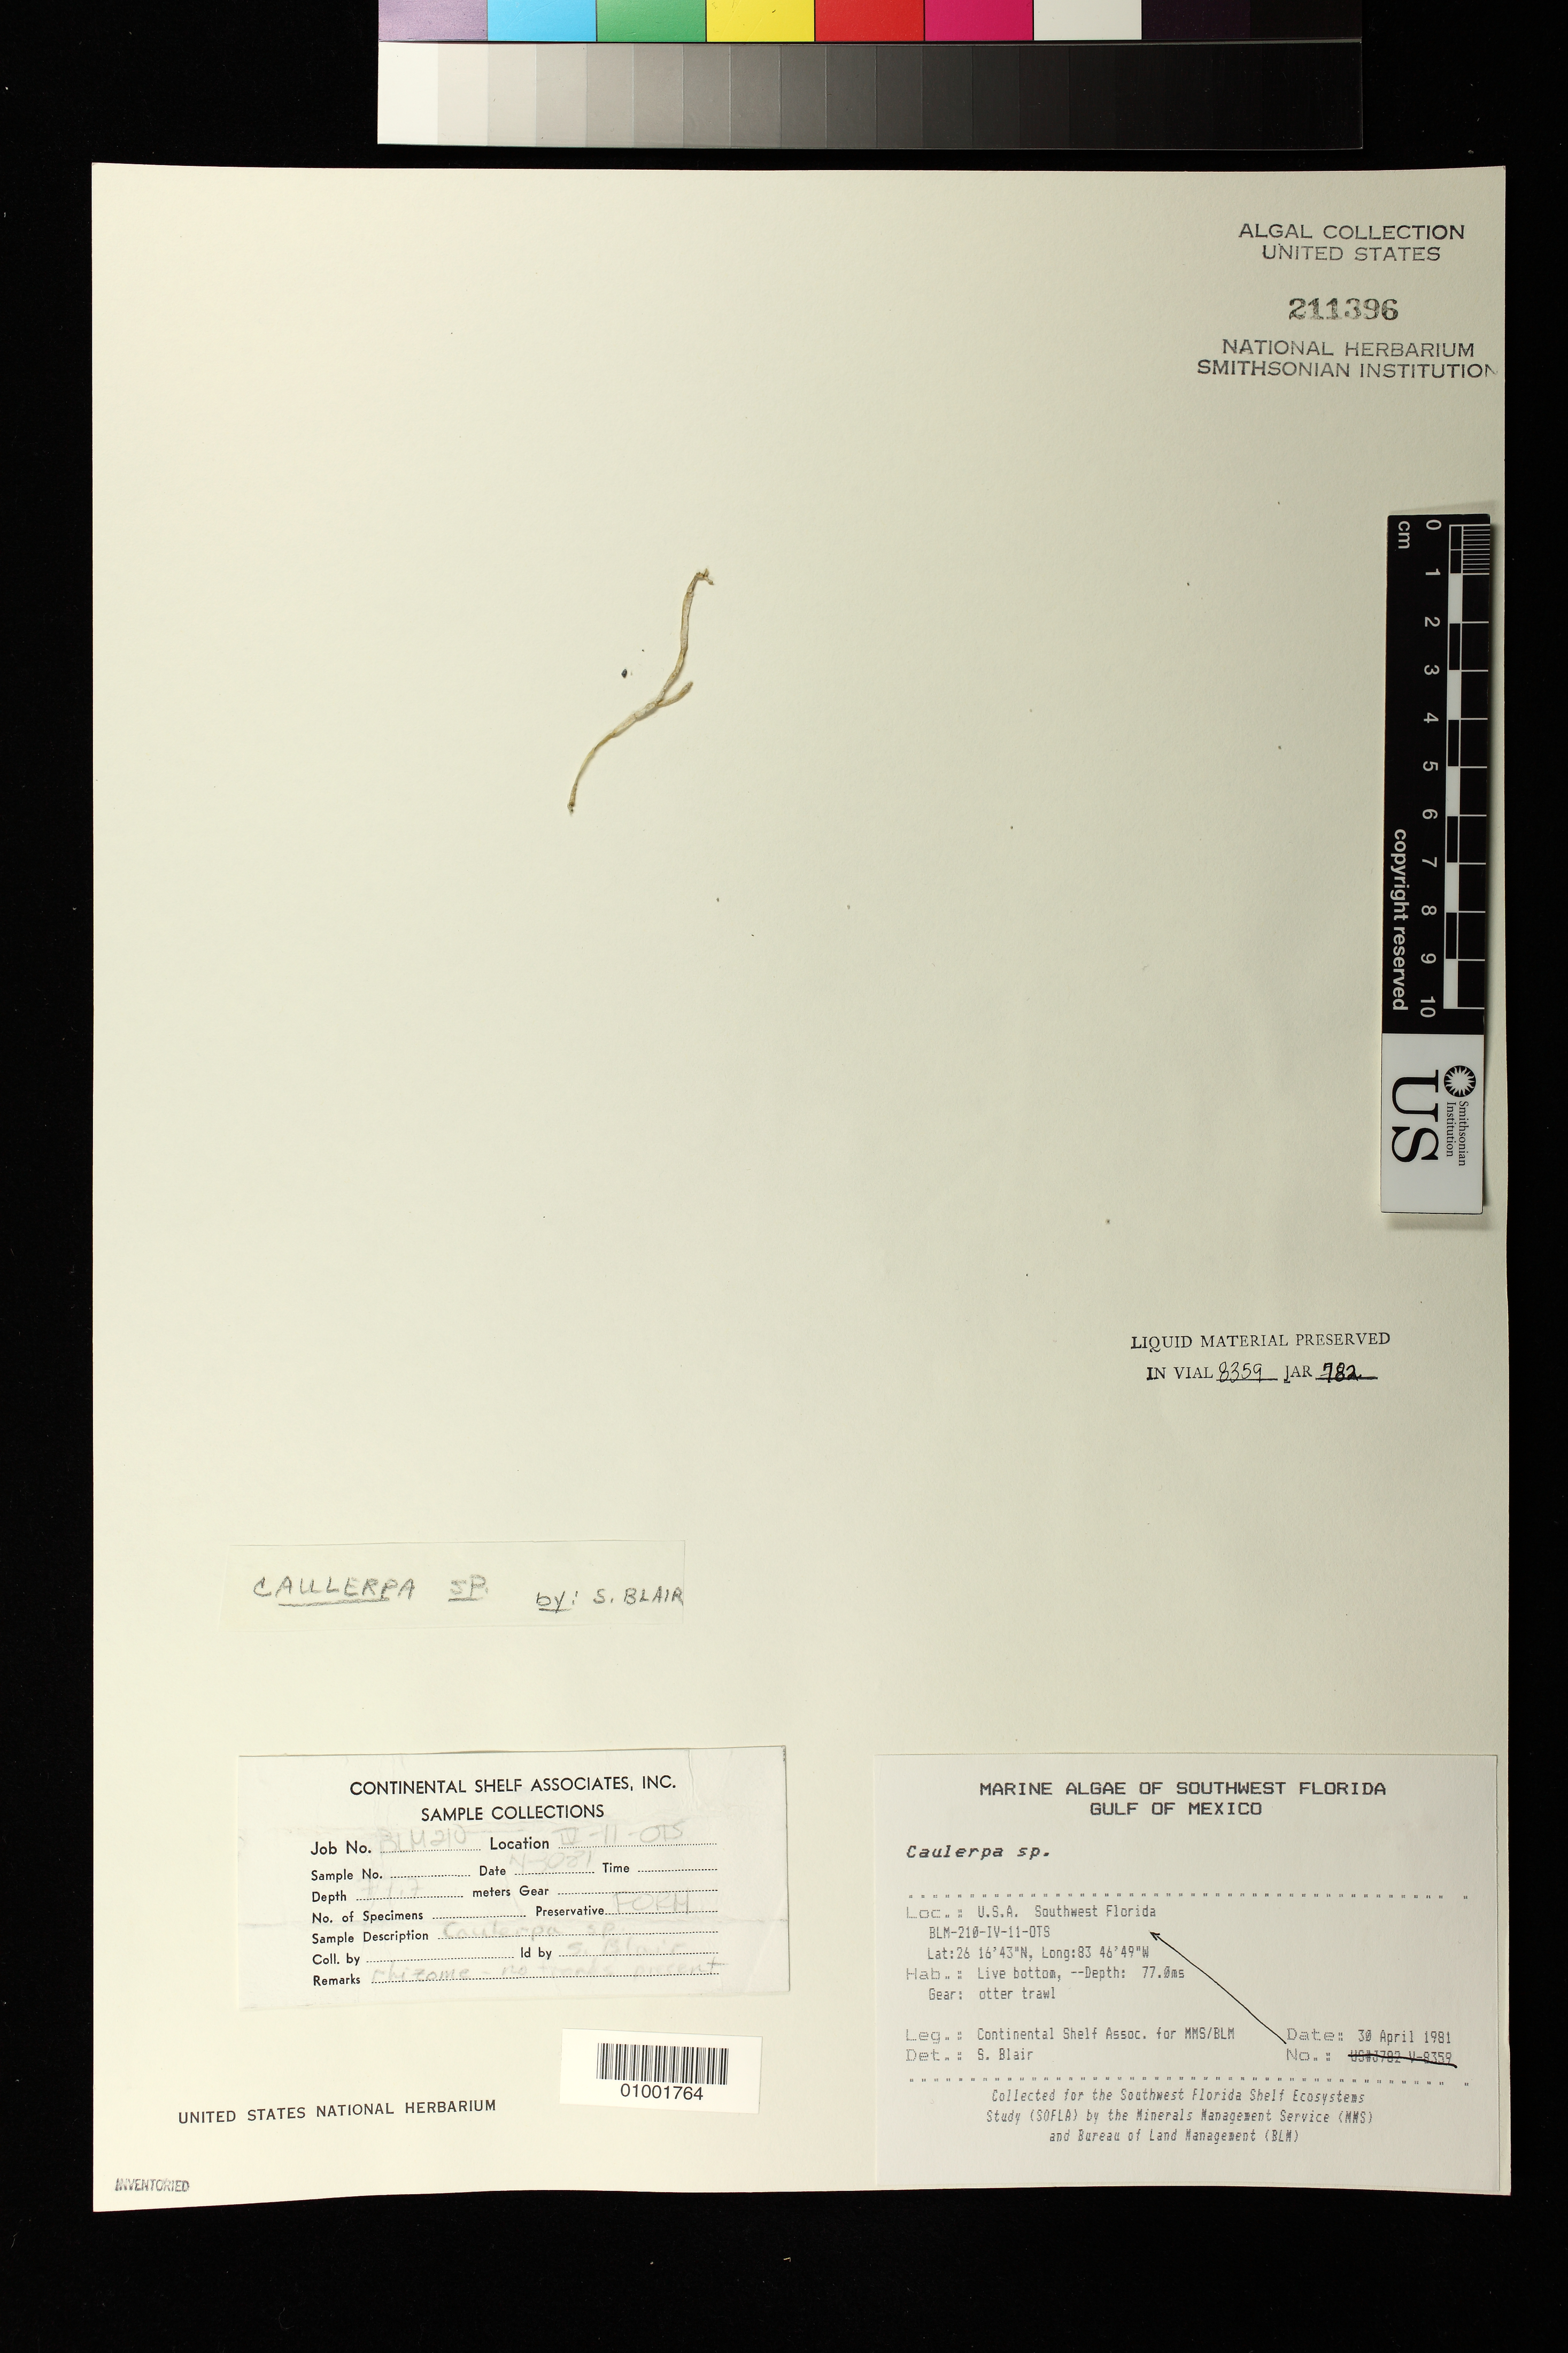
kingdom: Plantae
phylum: Chlorophyta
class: Ulvophyceae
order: Bryopsidales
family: Caulerpaceae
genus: Caulerpa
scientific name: Caulerpa sp.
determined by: Blair, S. M.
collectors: Continental Shelf Associates for the MMS/BLM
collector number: BLM-210-IV-11-OTS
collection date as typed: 30 Apr 1981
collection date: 1981-04-30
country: United States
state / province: Florida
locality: Gulf of Mexico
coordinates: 26 16'43"N, 83 46'49"W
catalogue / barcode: US 211396